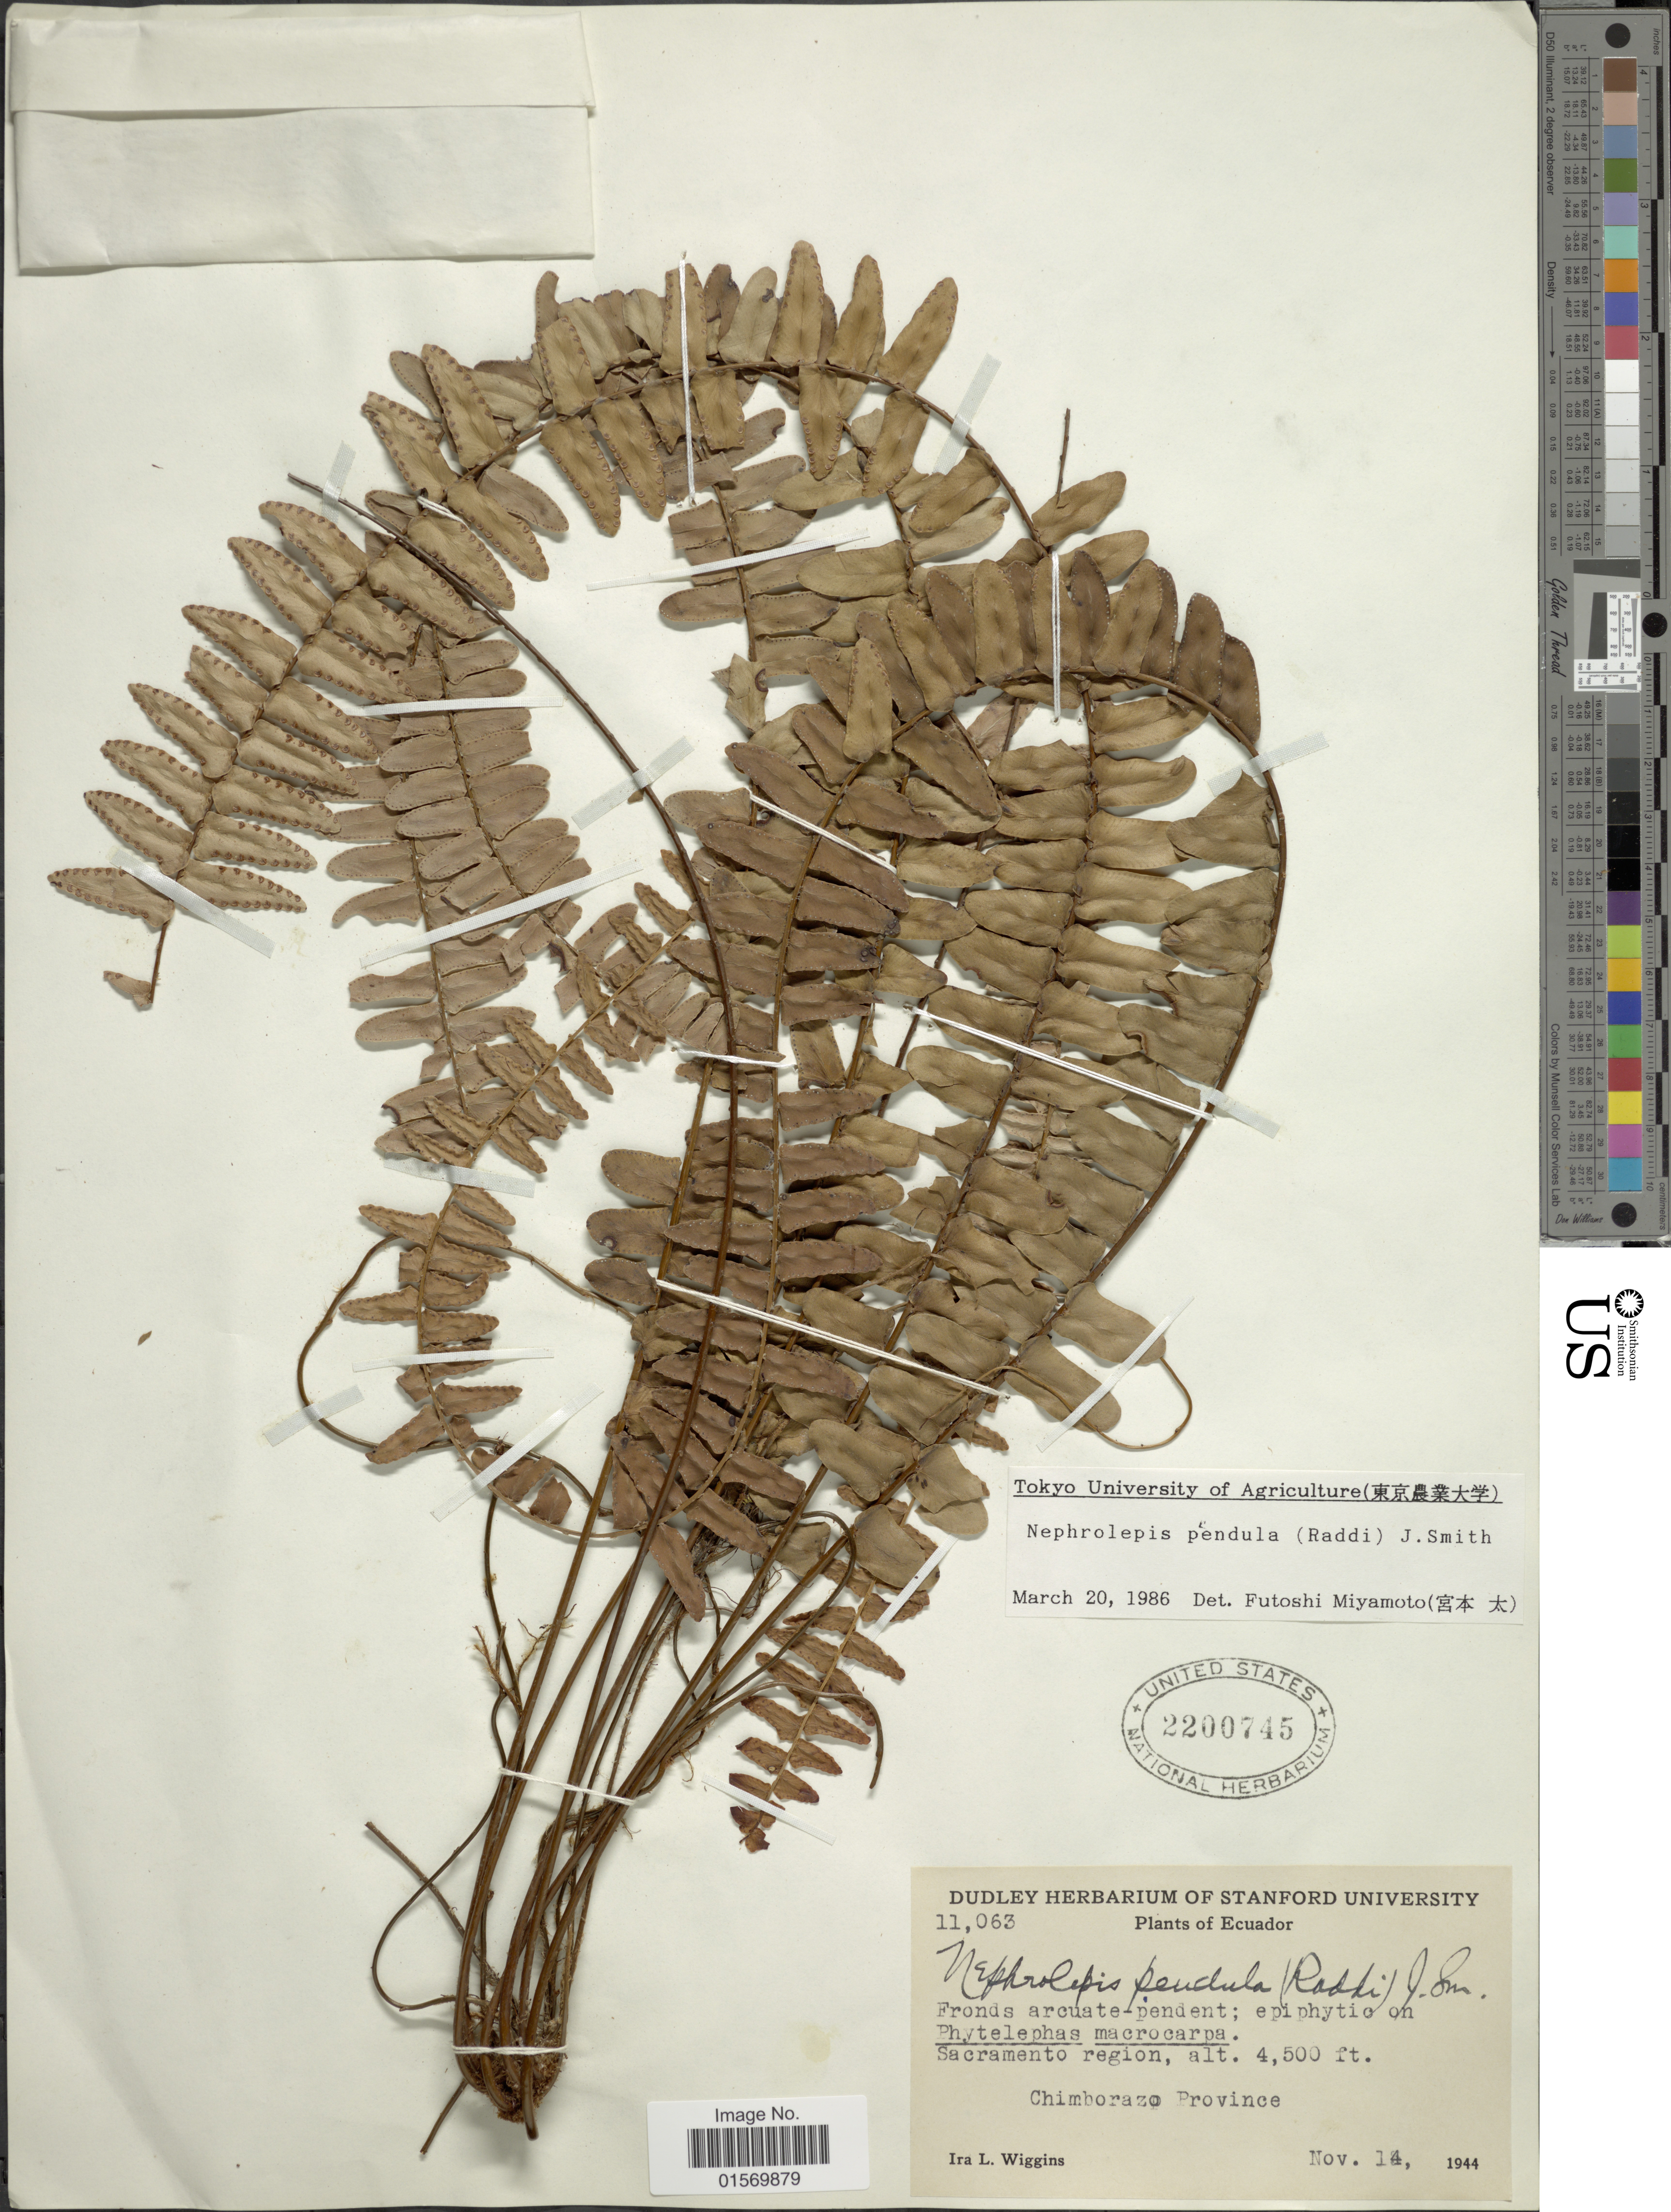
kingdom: Plantae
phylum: Tracheophyta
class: Polypodiopsida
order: Polypodiales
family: Nephrolepidaceae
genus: Nephrolepis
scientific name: Nephrolepis pendula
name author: (Raddi) J. Sm.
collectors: I. L. Wiggins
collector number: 11063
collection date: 1944-11-14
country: Ecuador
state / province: Chimborazo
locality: Sacramento region.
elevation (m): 1372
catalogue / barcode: US 2200745